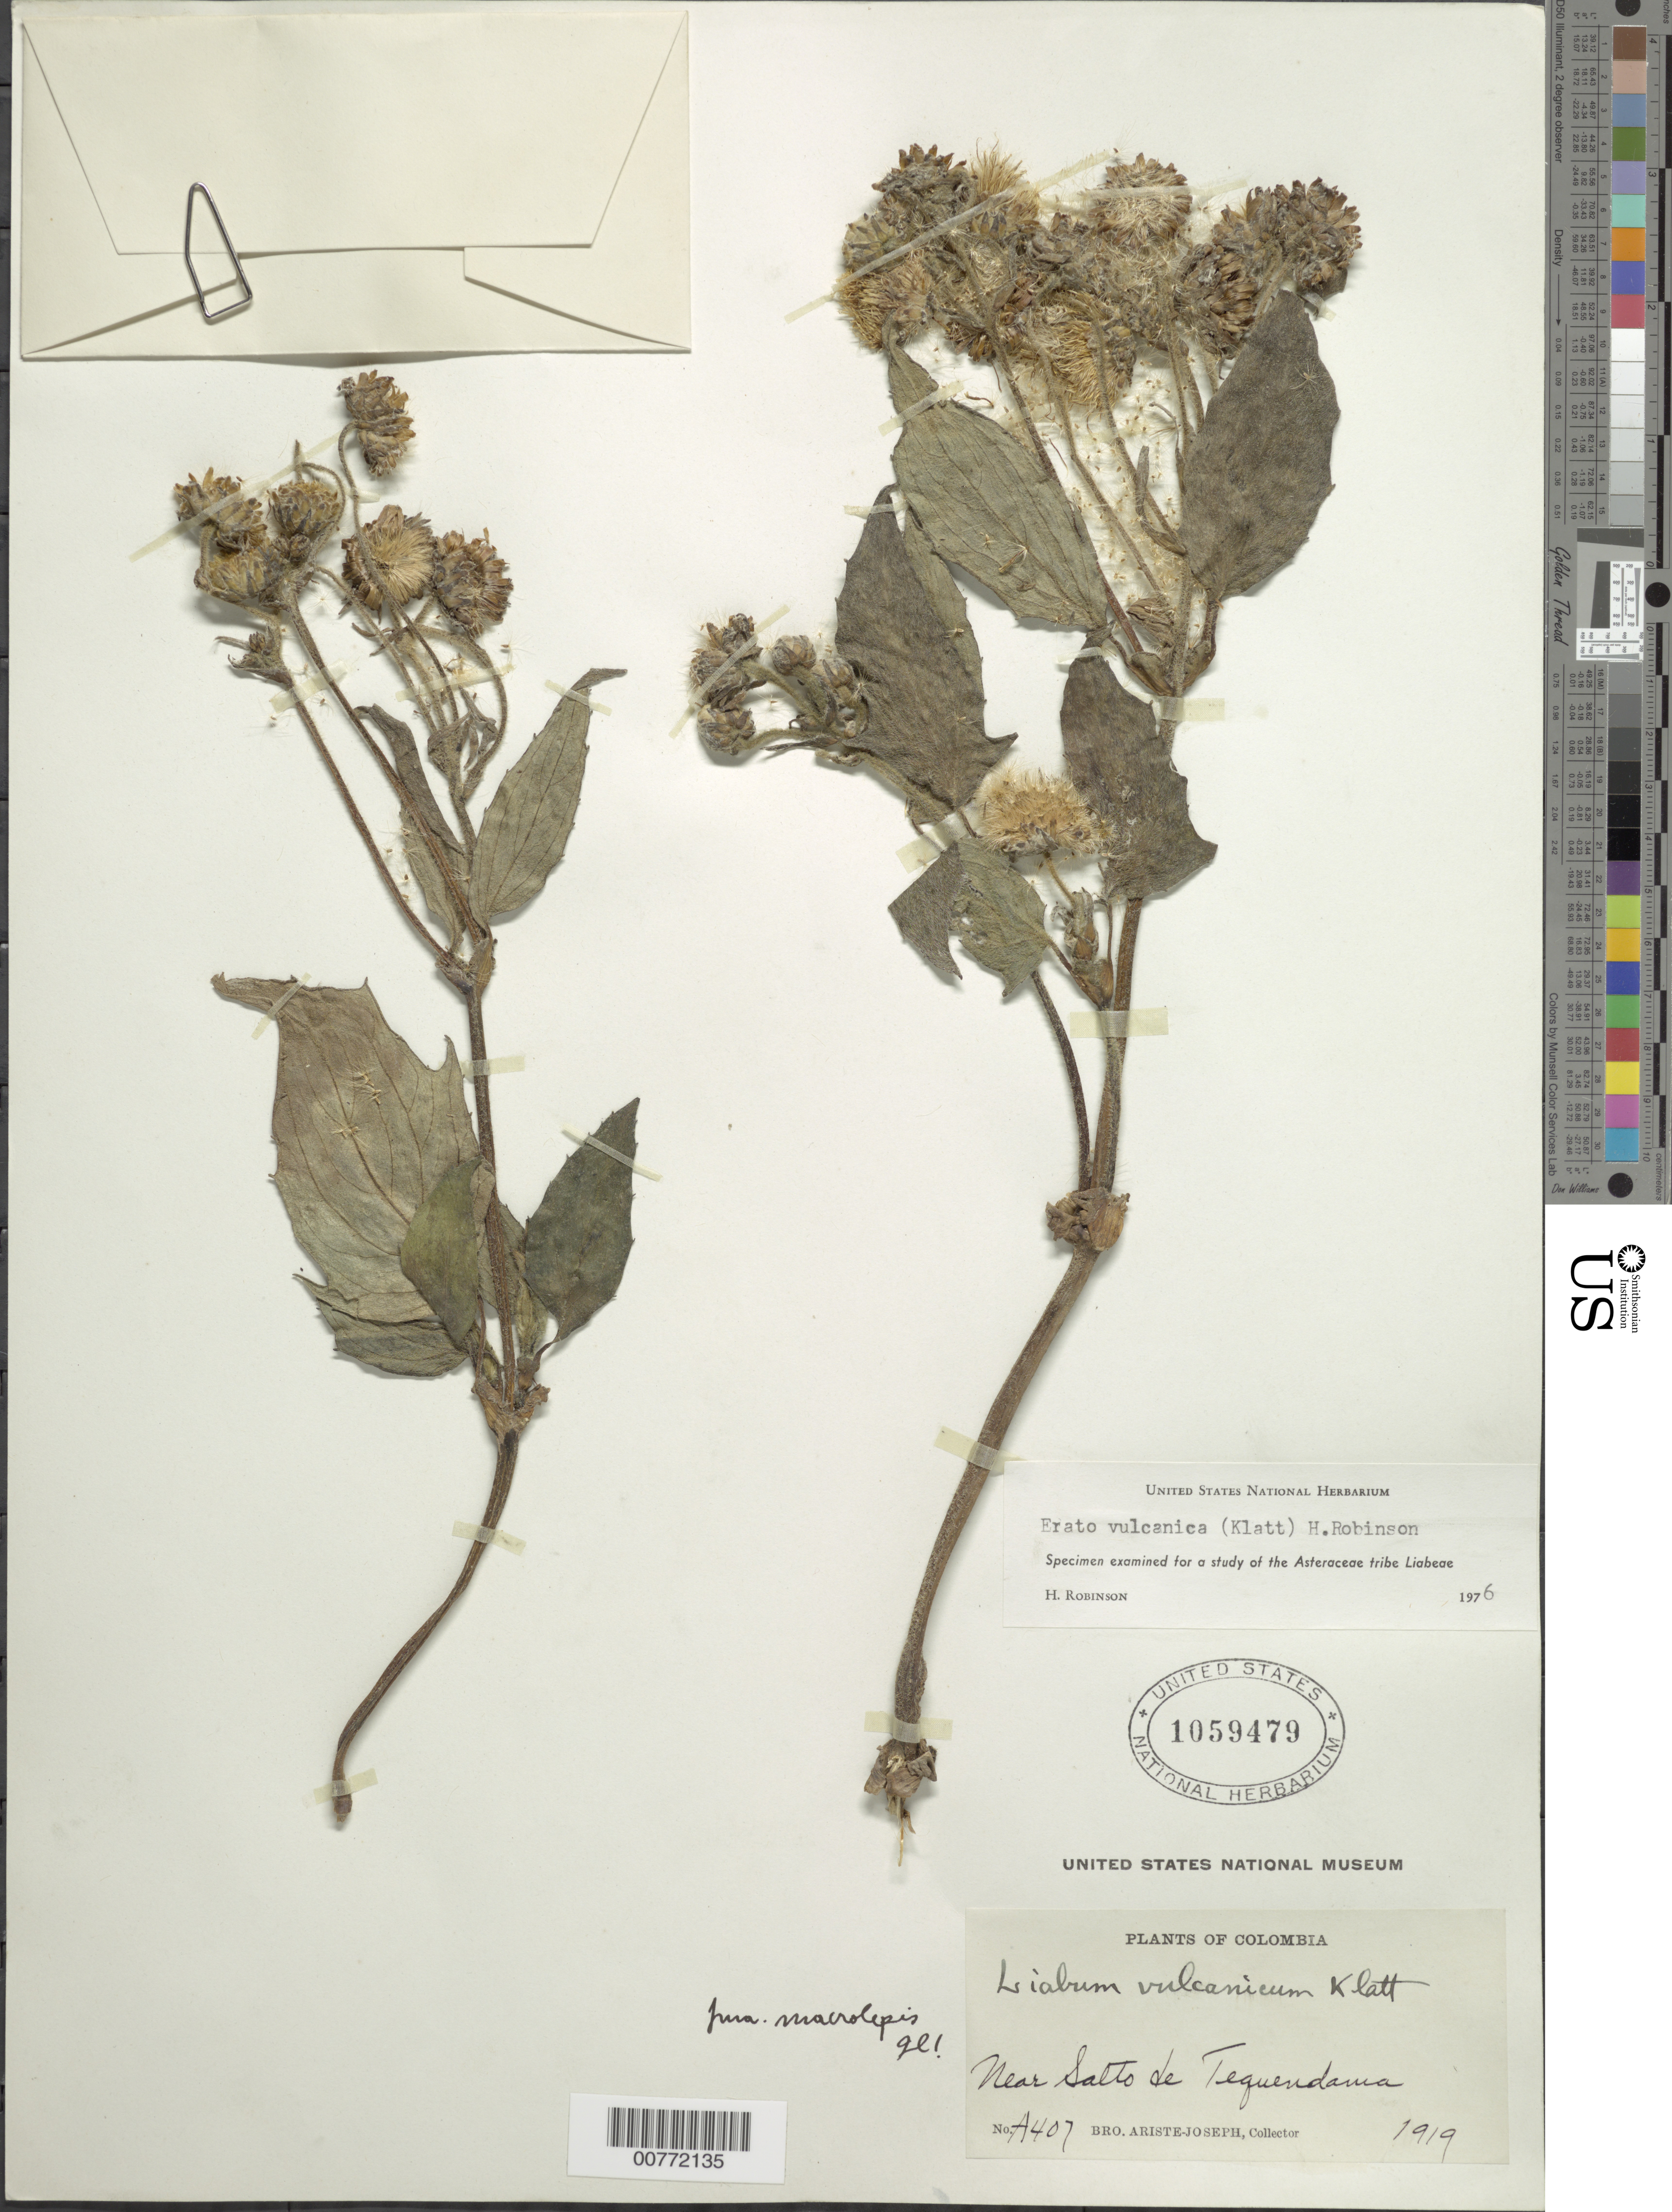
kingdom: Plantae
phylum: Tracheophyta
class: Magnoliopsida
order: Asterales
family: Asteraceae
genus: Erato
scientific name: Erato vulcanica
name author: (Klatt) H. Rob.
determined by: Robinson, Harold E., (US)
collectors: Bro. Ariste-Joseph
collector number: A 407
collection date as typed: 1919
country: Colombia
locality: Near Salto de Tequendama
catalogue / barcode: US 1059479